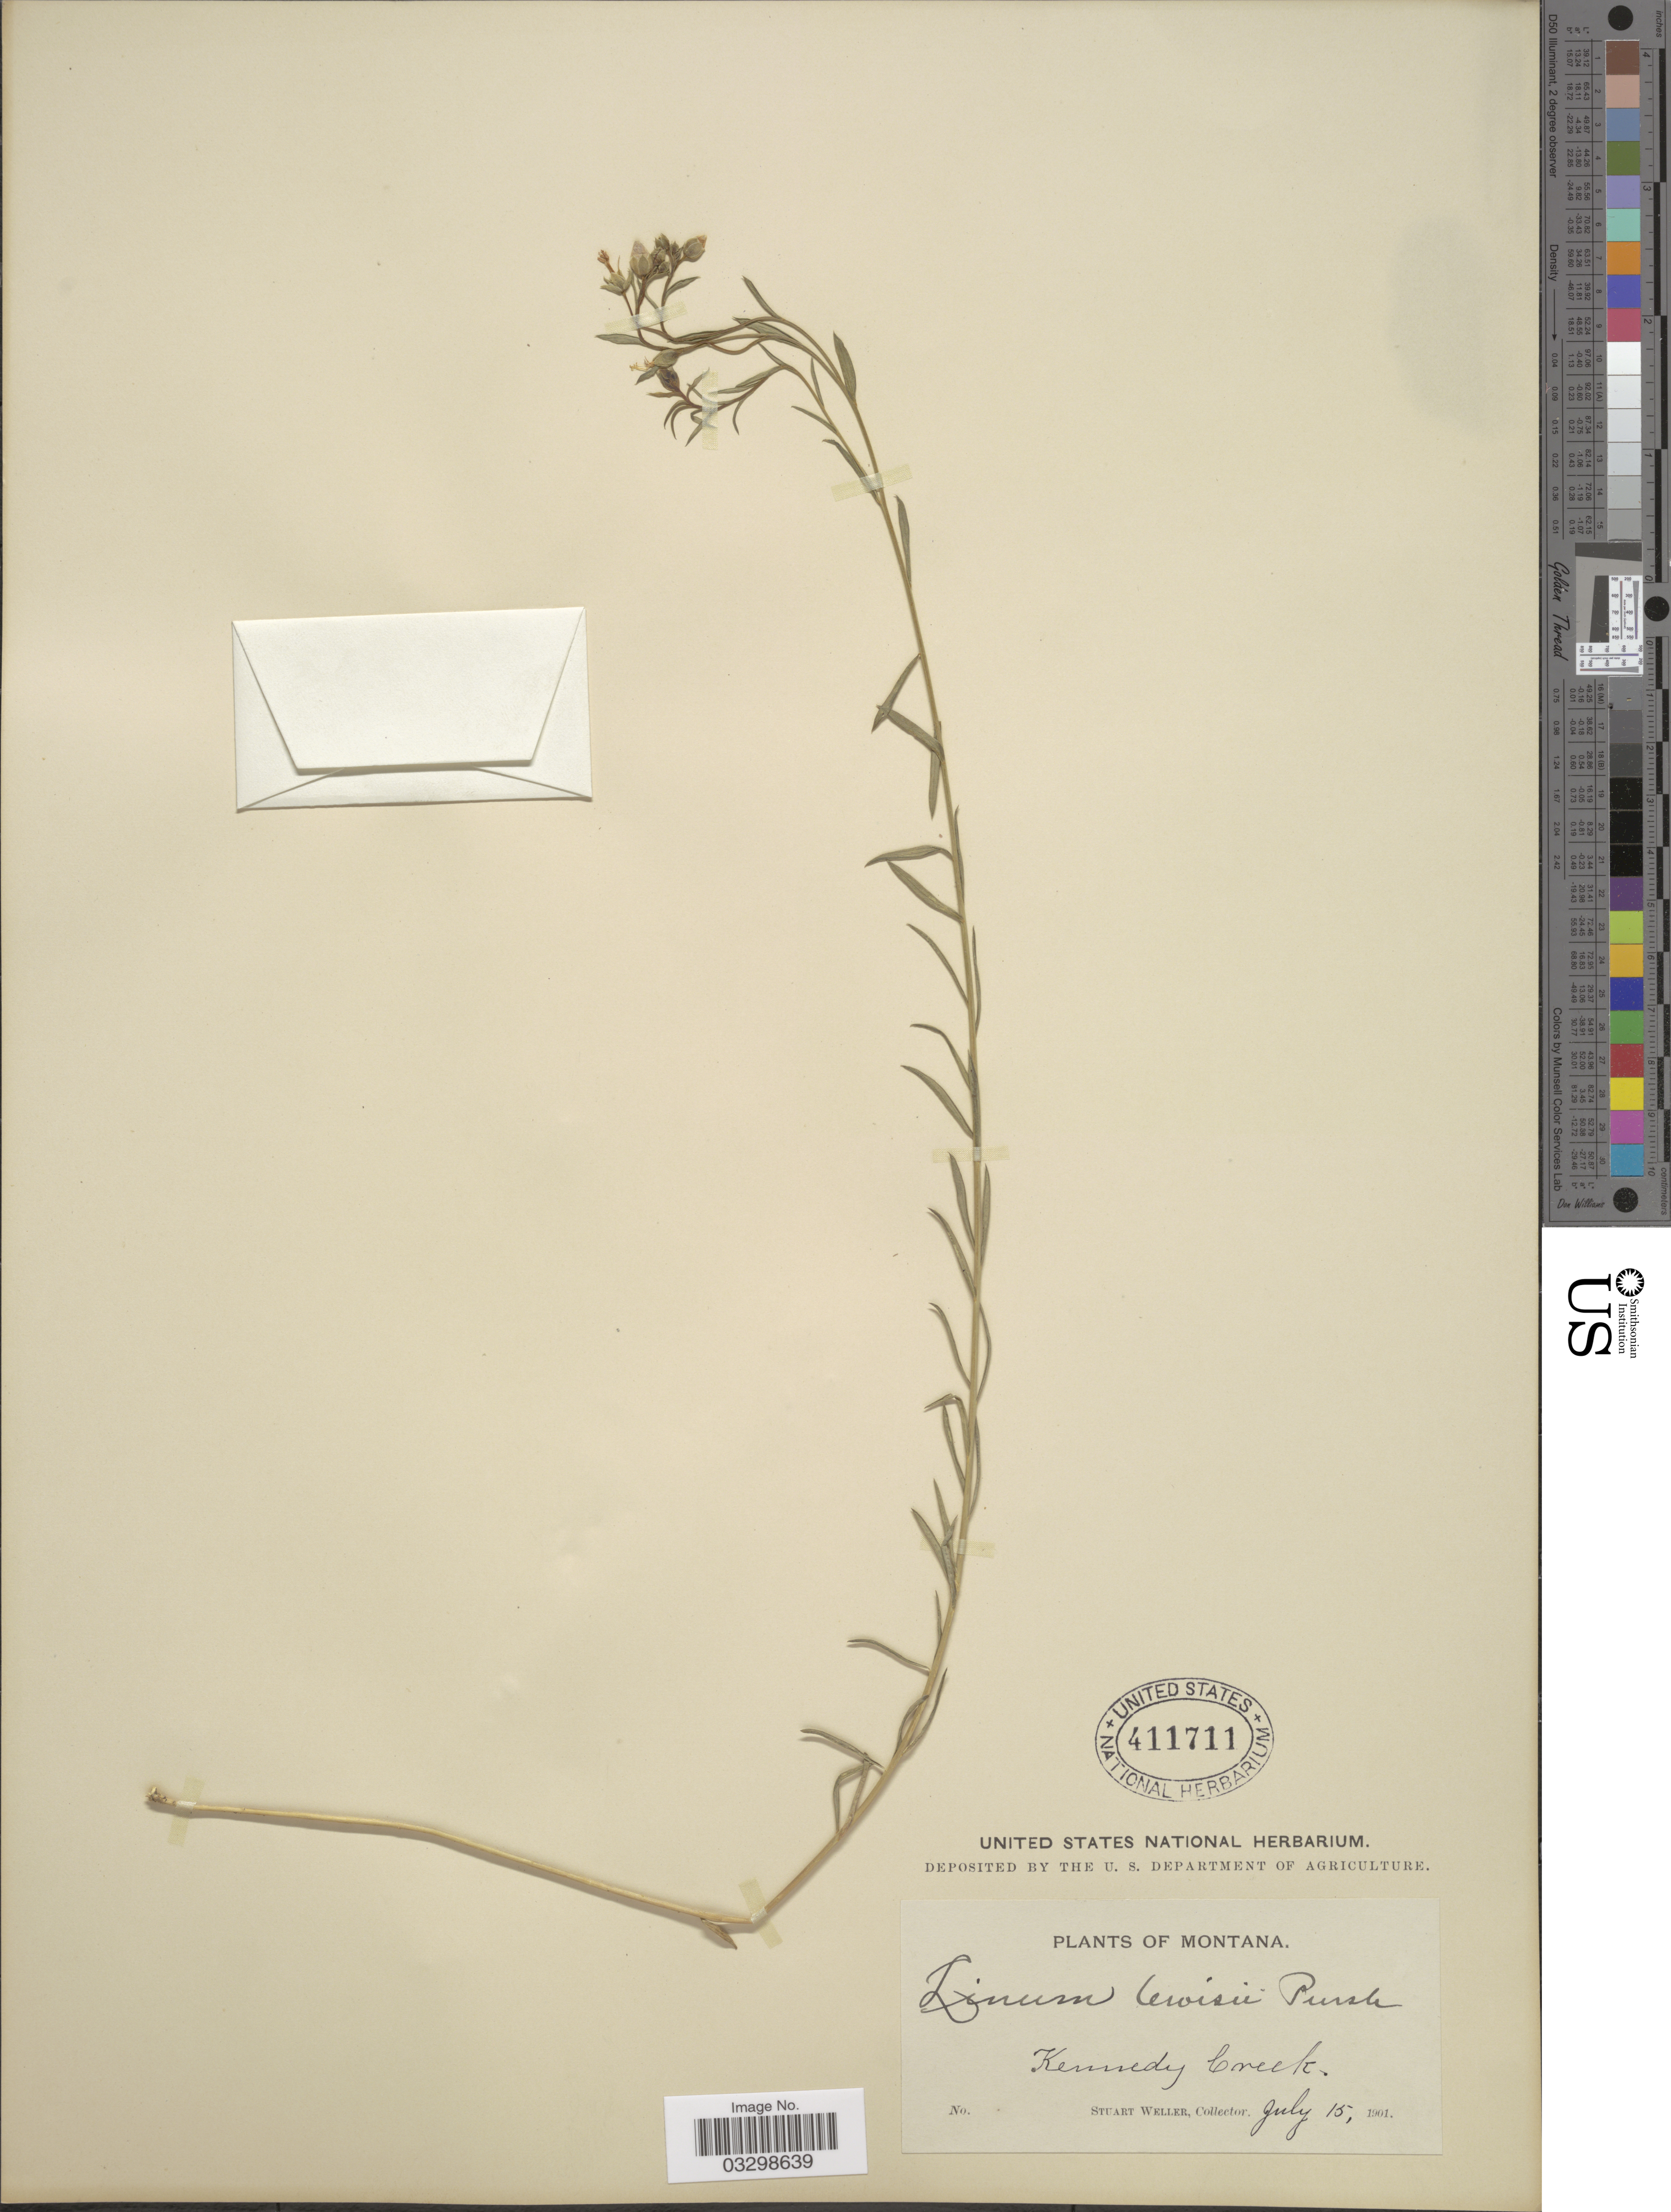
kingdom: Plantae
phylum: Tracheophyta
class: Magnoliopsida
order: Malpighiales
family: Linaceae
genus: Linum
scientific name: Linum lewisii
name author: Pursh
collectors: S. Weller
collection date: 1901-07-15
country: United States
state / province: Montana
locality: Kennedy Creek.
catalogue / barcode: US 411711